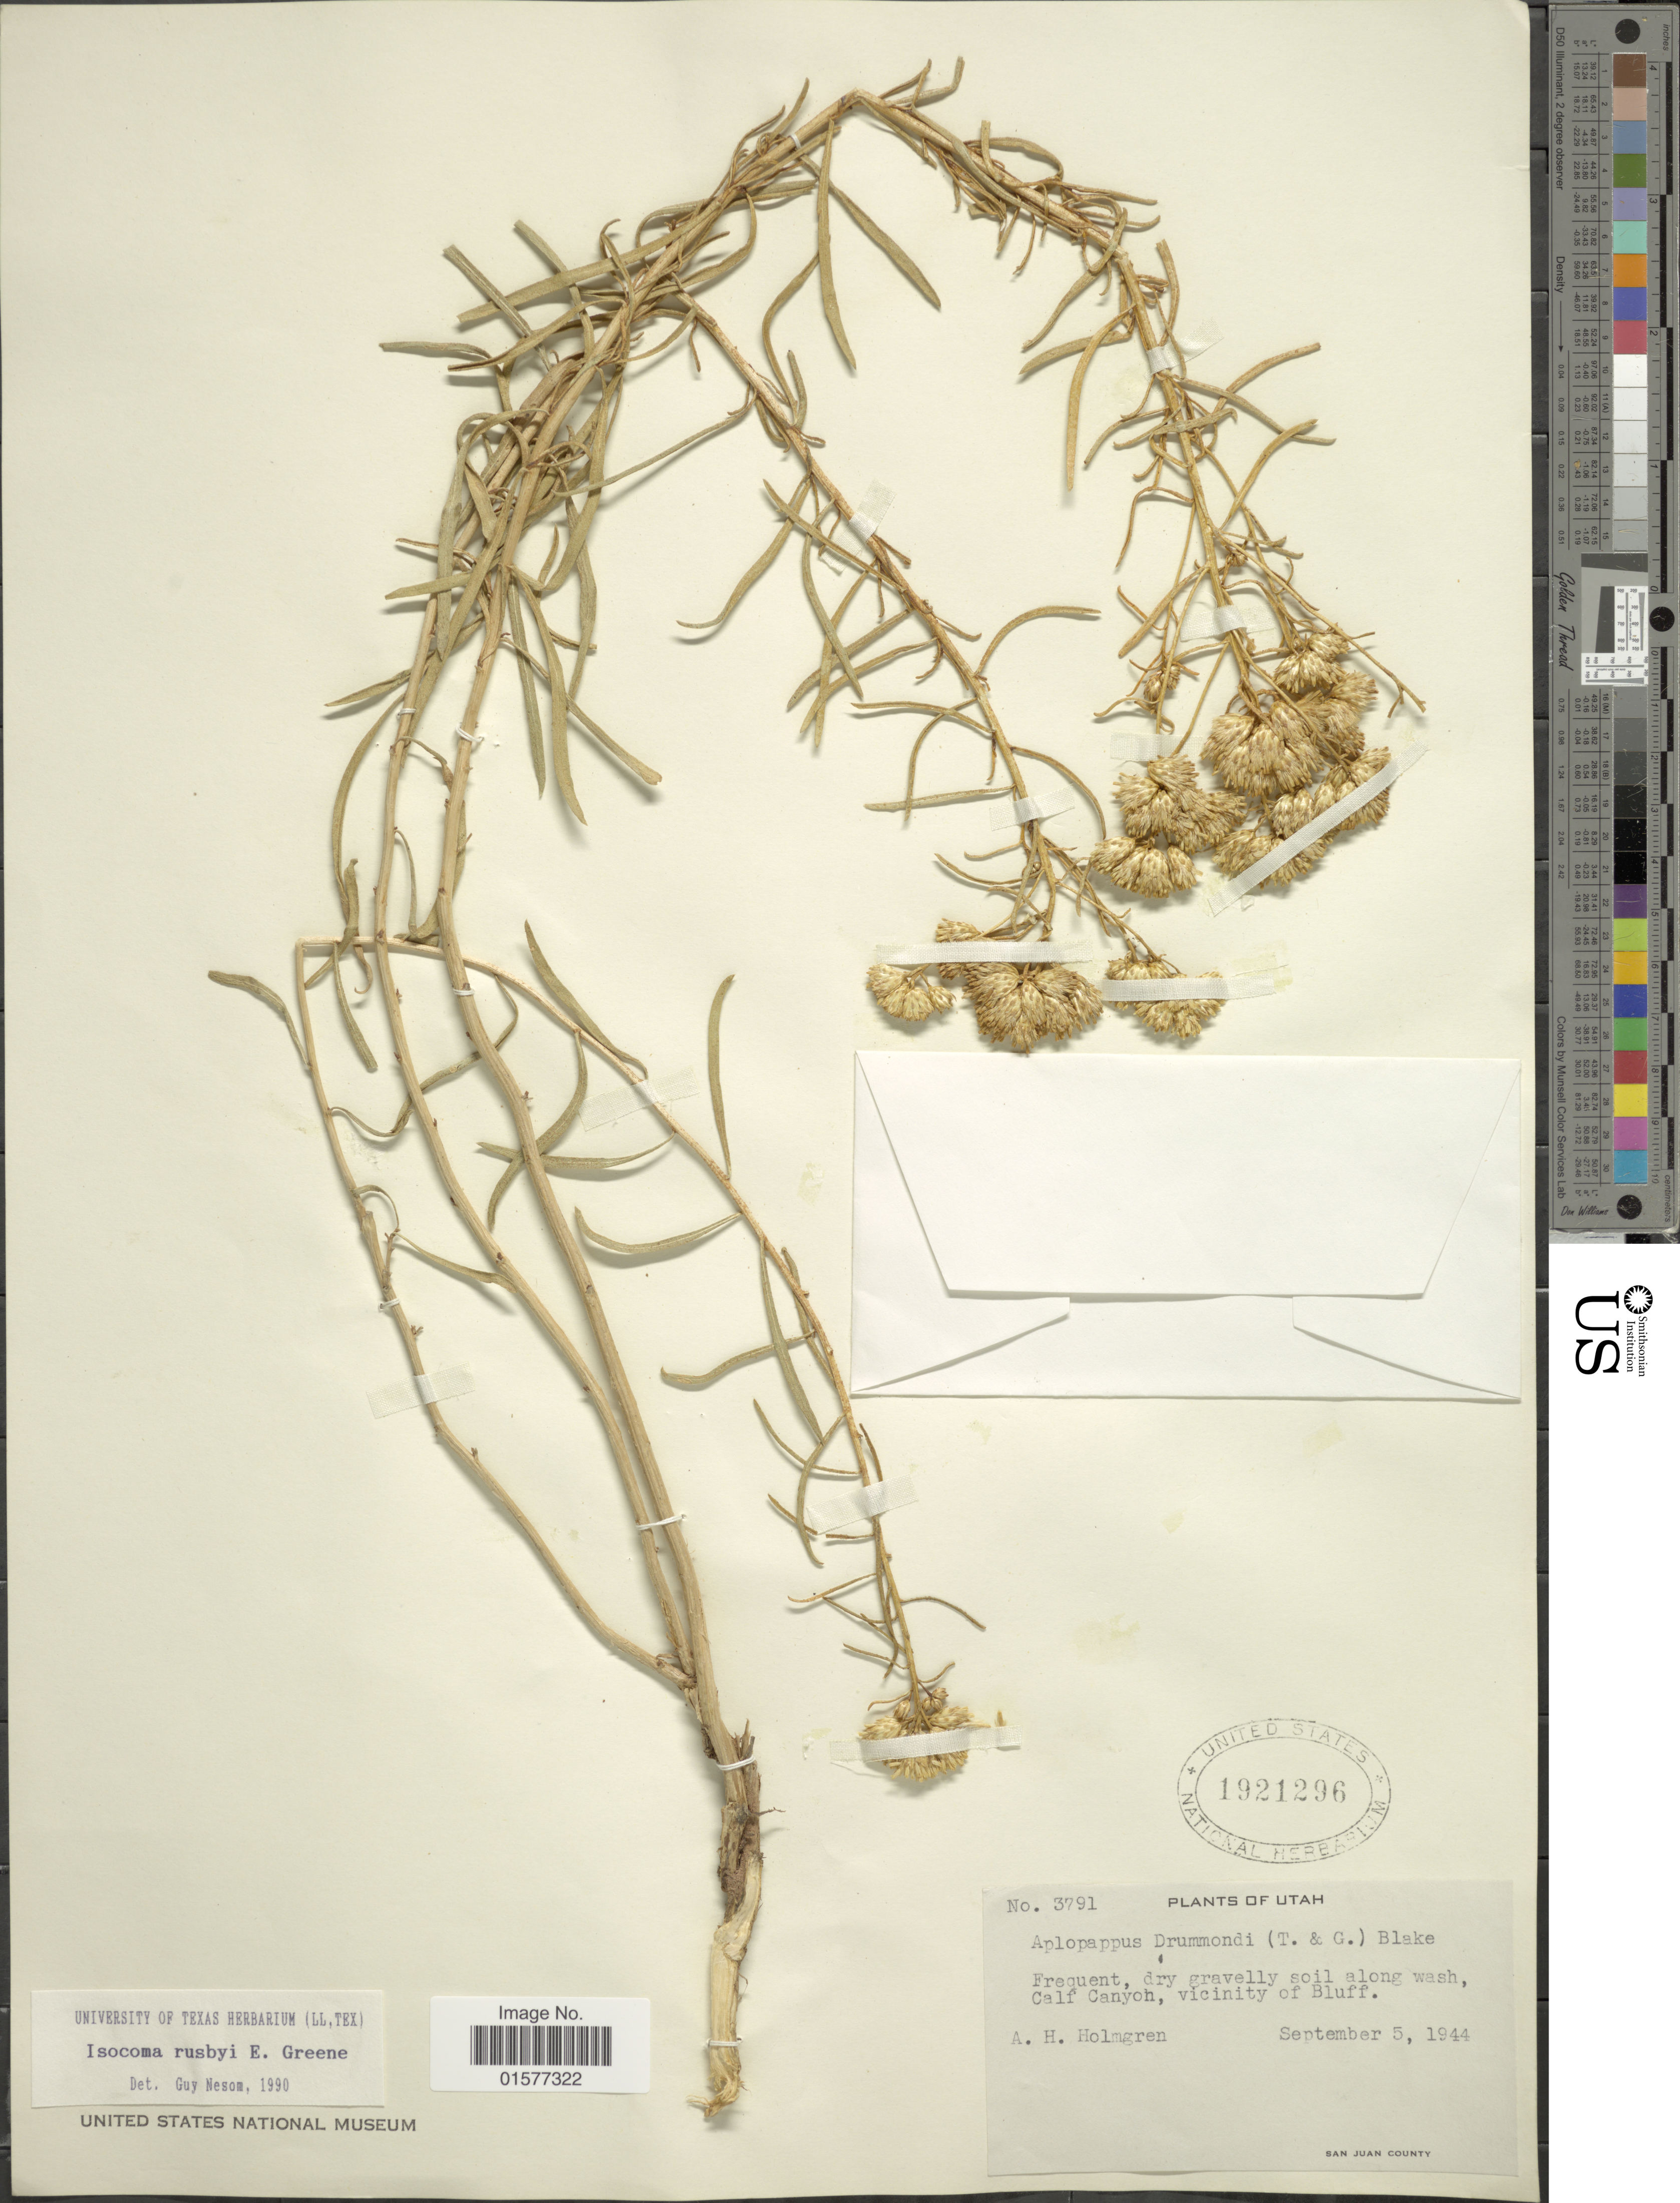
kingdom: Plantae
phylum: Tracheophyta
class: Magnoliopsida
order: Asterales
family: Asteraceae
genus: Isocoma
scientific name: Isocoma rusbyi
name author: Greene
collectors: A. H. Holmgren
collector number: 3791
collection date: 1944-09-05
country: United States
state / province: Utah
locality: Frequent, dry gravelly soil along wash, Calf Canyon, vicinity of Bluff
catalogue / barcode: US 1921296